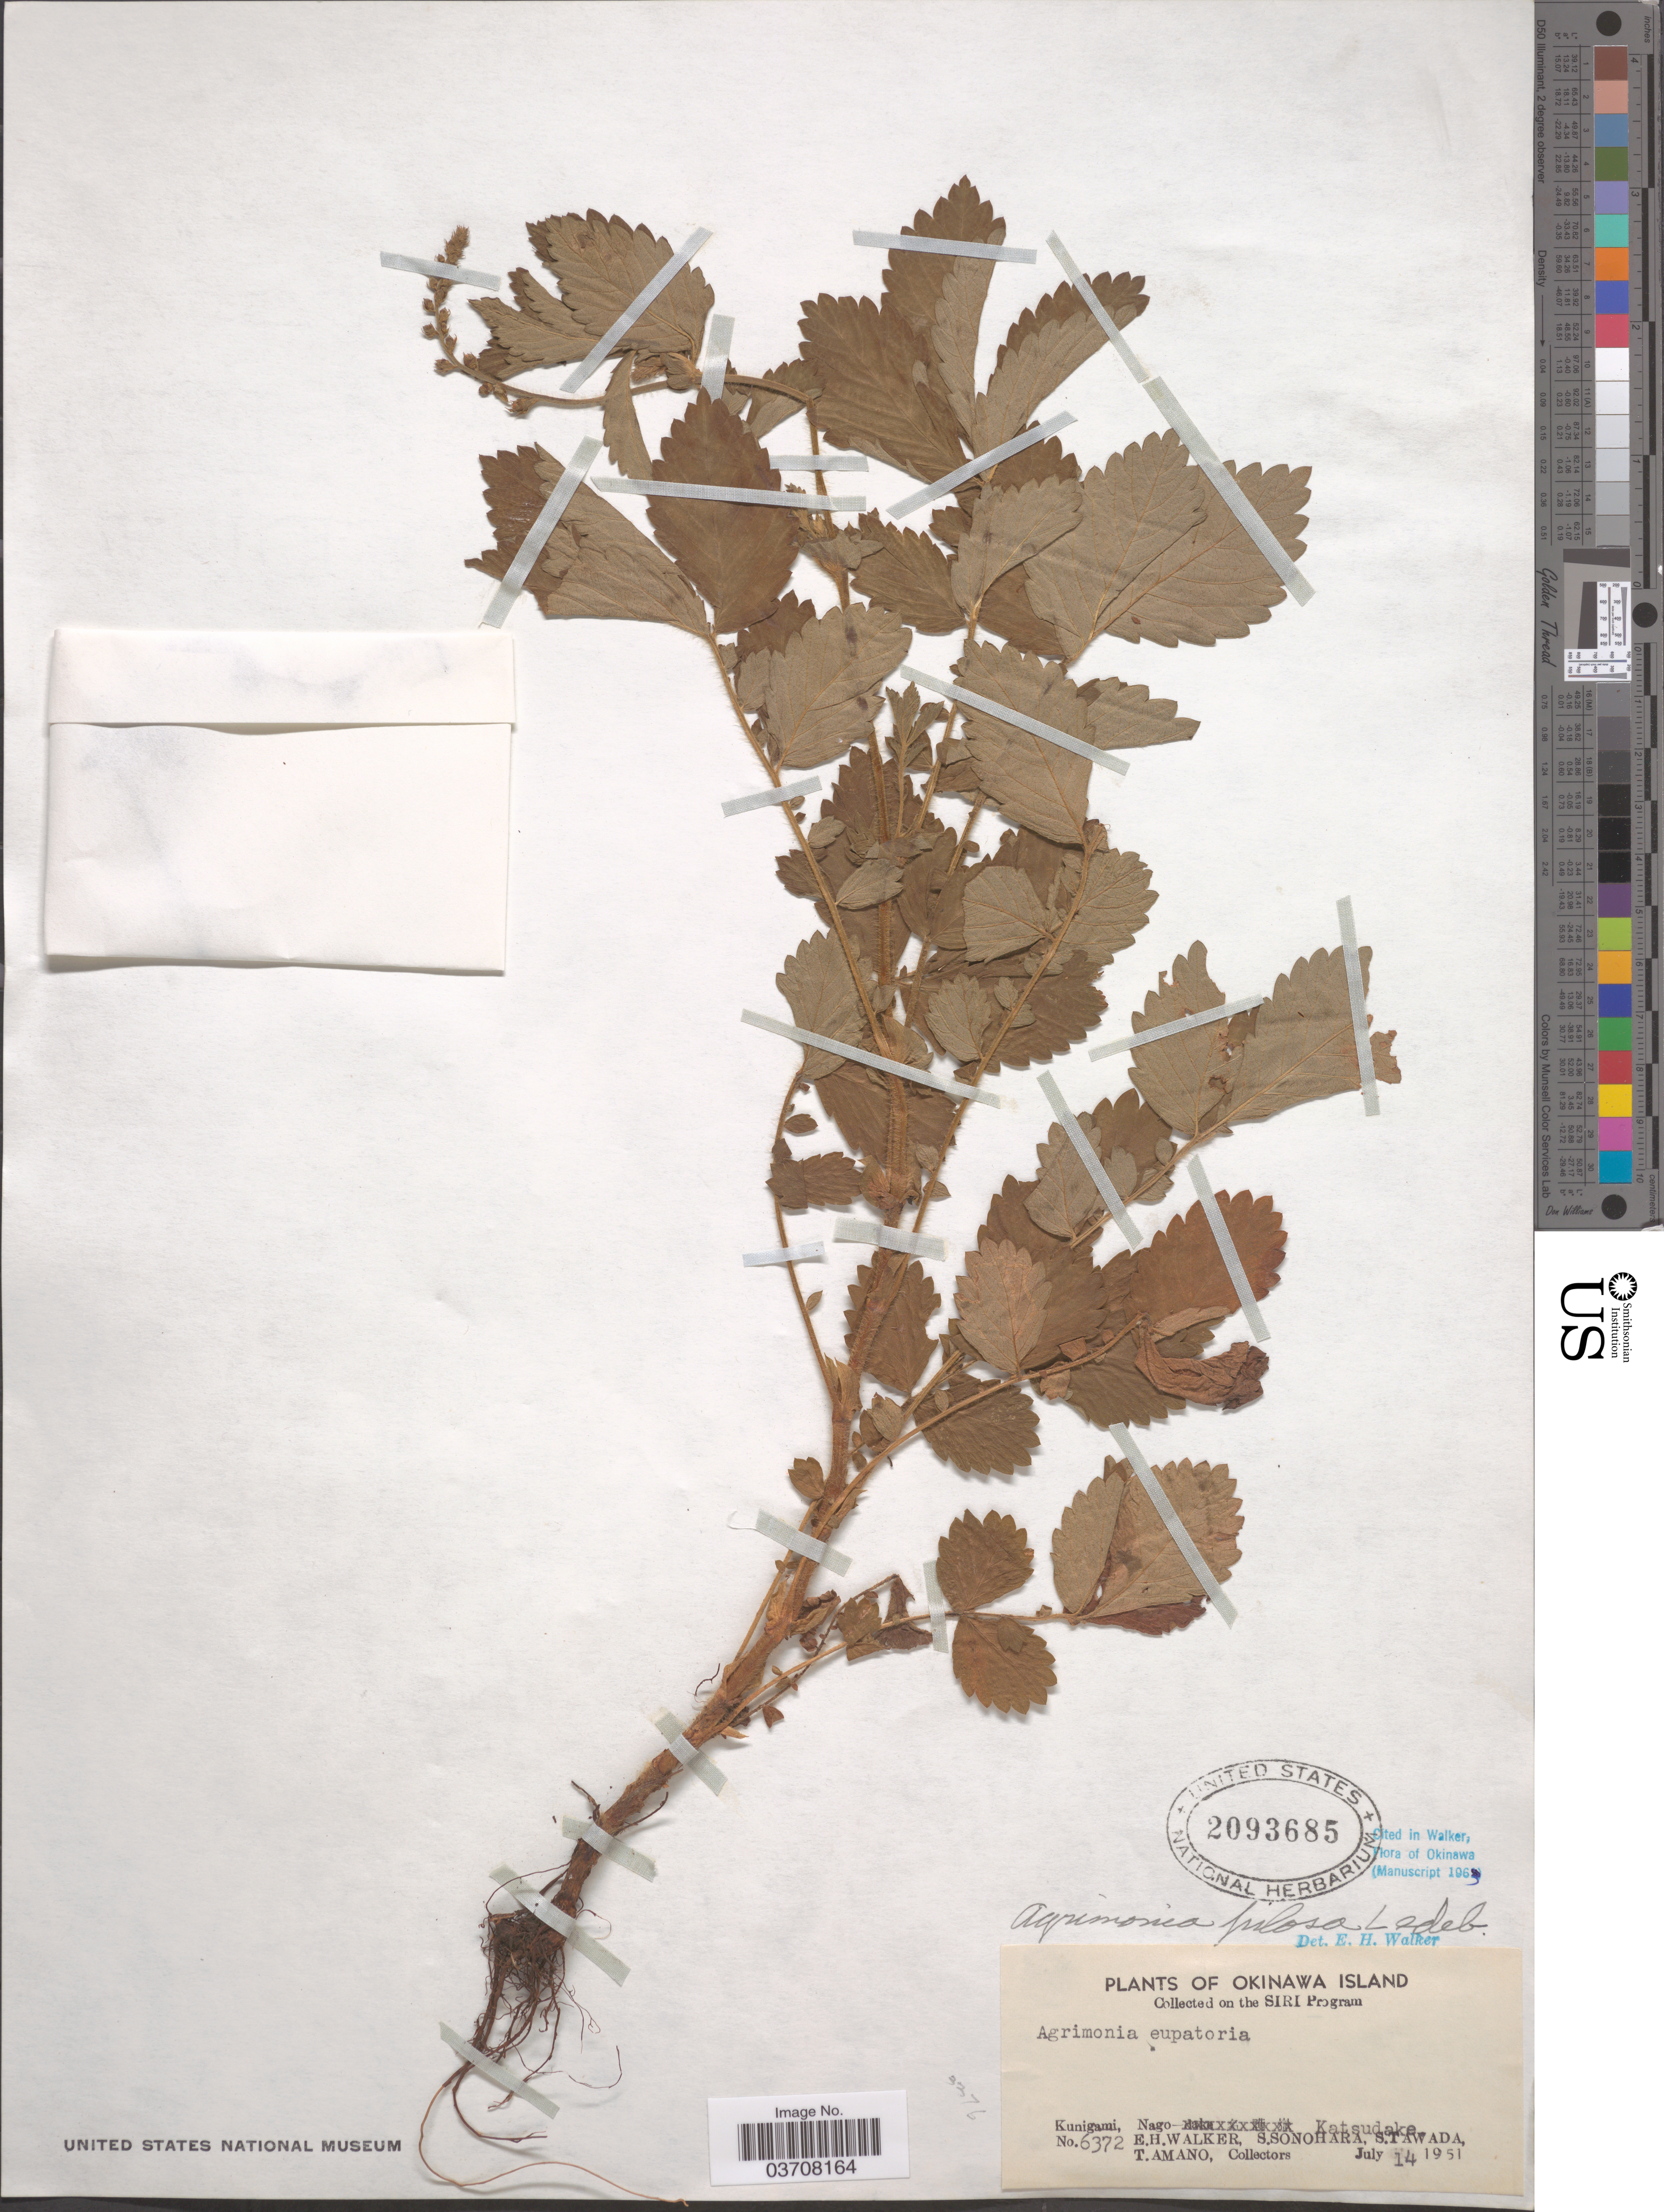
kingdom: Plantae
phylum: Tracheophyta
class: Magnoliopsida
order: Rosales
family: Rosaceae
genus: Agrimonia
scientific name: Agrimonia pilosa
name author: Ledeb.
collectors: E. H. Walker, S. Sonohara, S. Tawada & T. Amano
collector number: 6372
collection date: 1951-07-14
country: Japan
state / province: Okinawa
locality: Okinawa Island. Kunigami, Nago-Katsudake.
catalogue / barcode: US 2093685